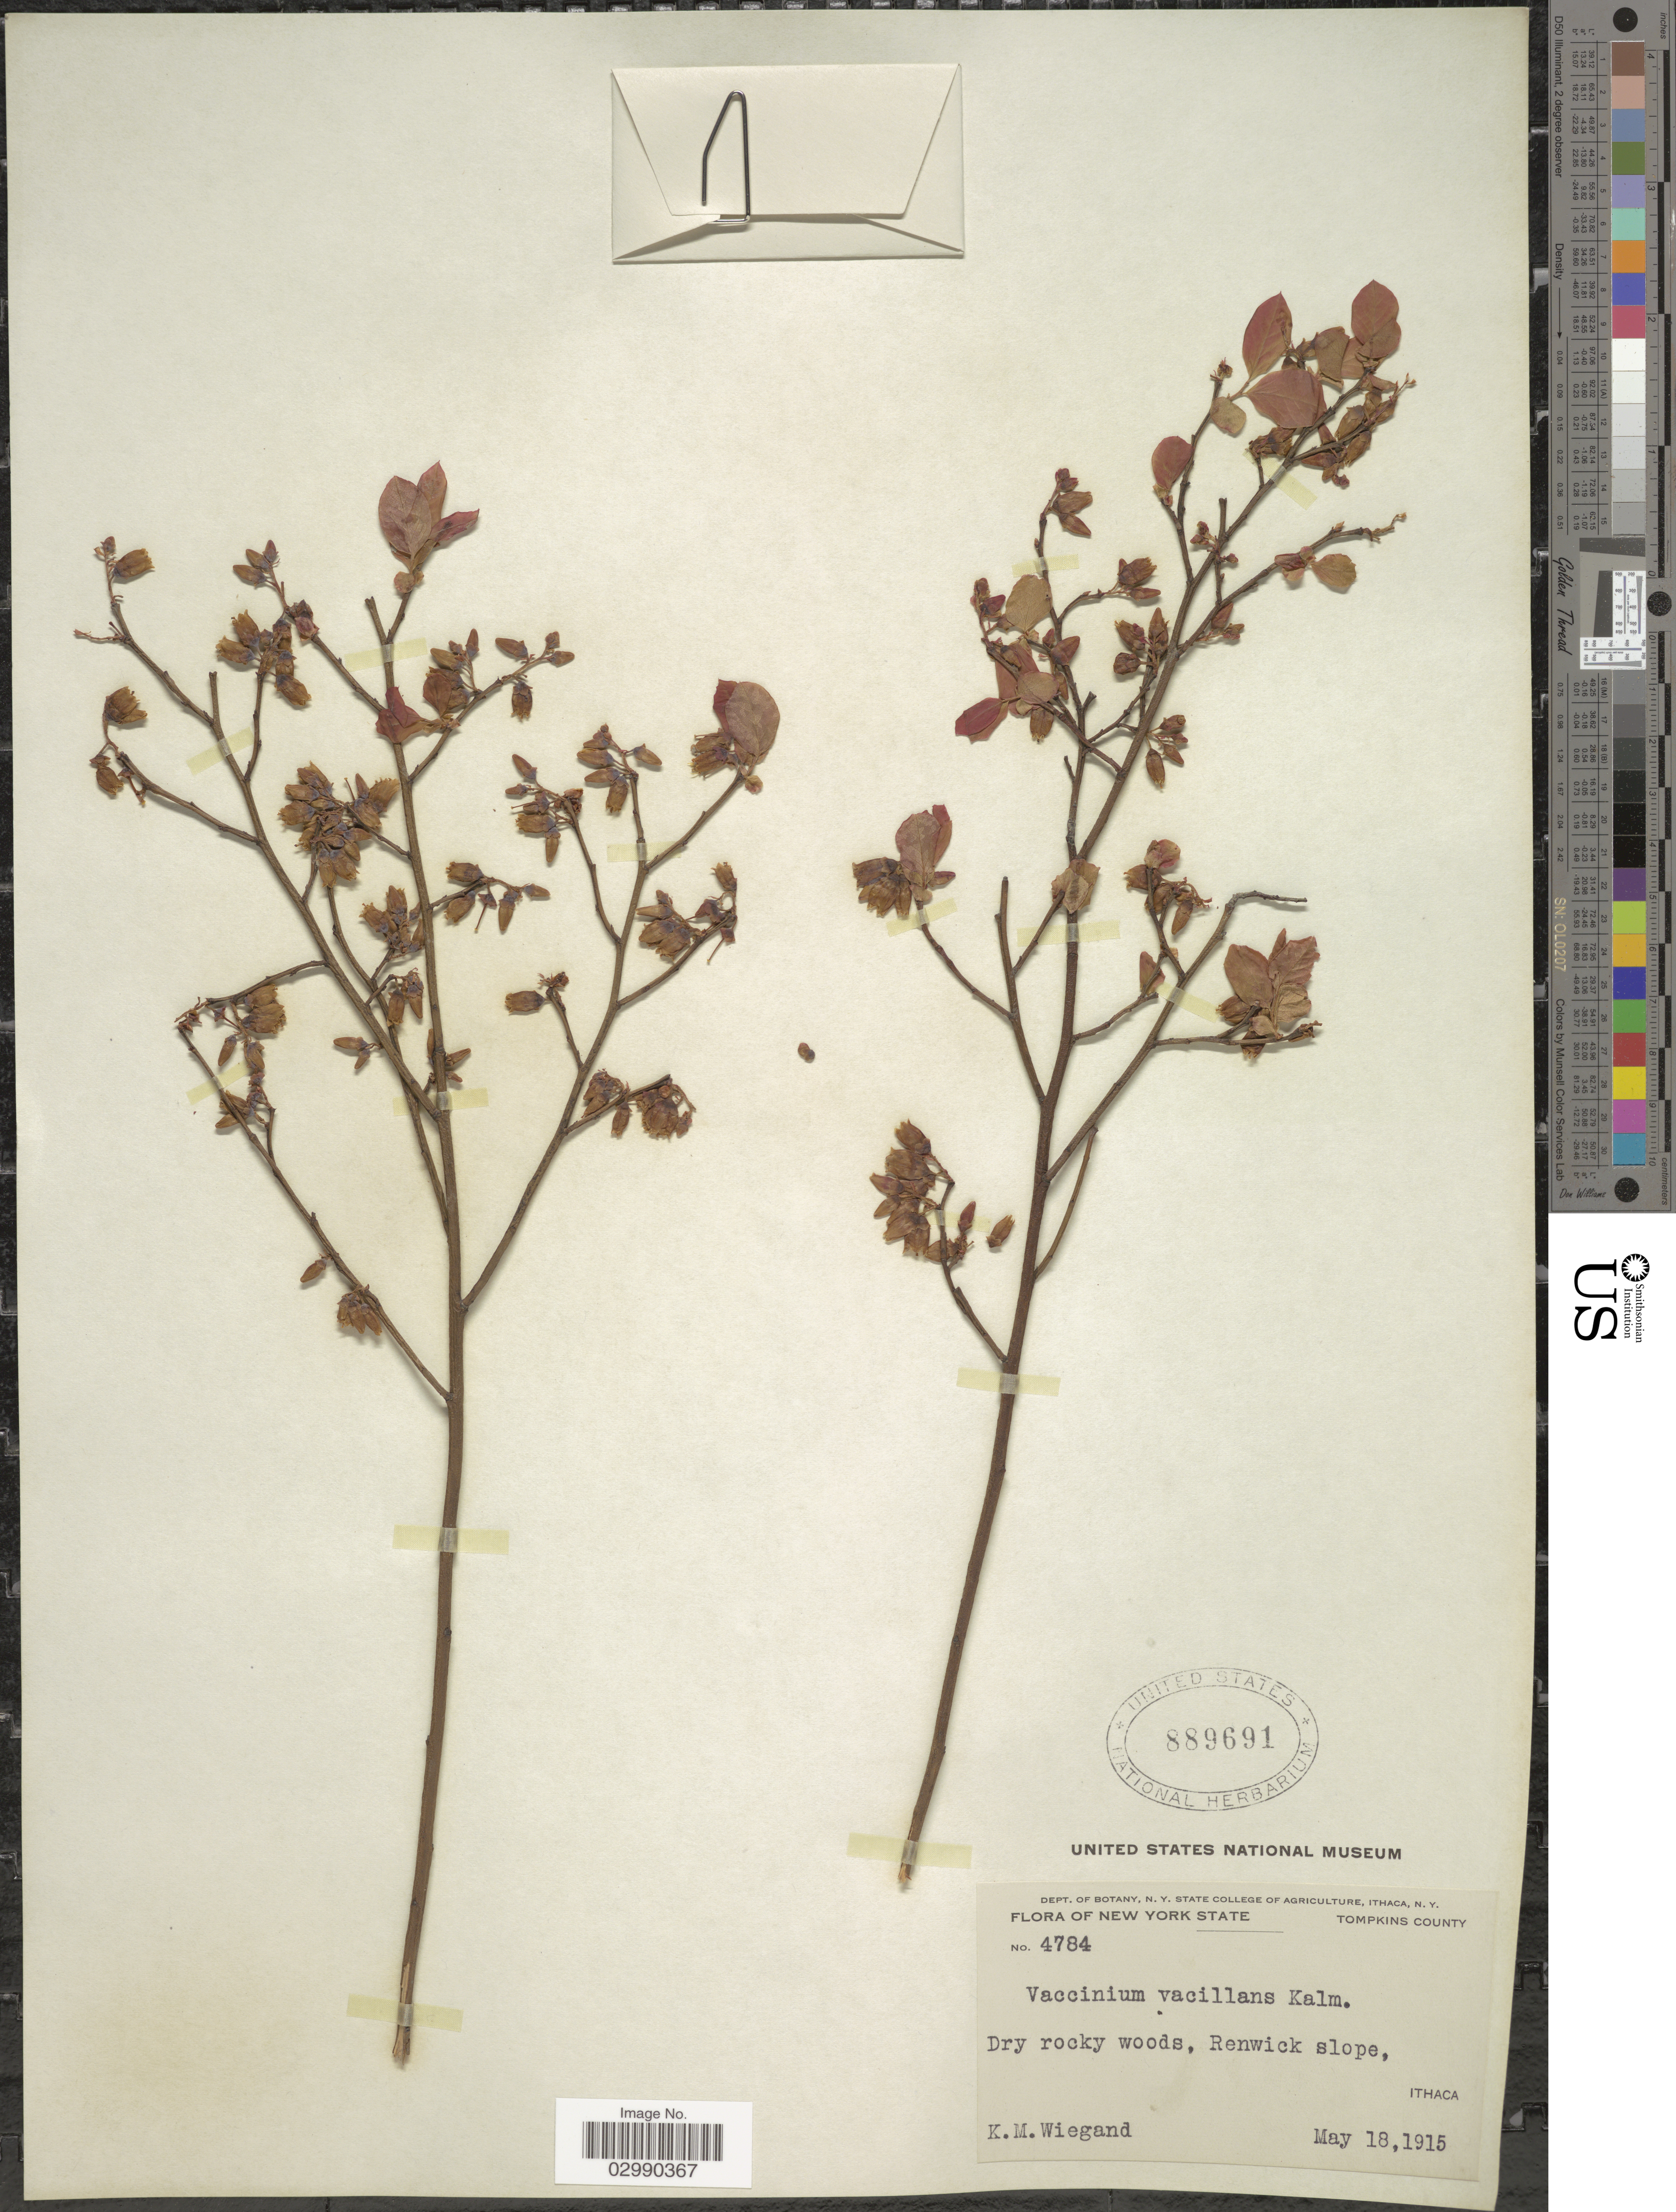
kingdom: Plantae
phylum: Tracheophyta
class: Magnoliopsida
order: Ericales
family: Ericaceae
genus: Vaccinium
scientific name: Vaccinium vacillans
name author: Kalm ex Torr.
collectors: K. M. Wiegand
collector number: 4784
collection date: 1915-05-18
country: United States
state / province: New York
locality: Tompkins County, Dry rocky woods, Renwick slope, Ithaca.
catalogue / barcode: US 889691